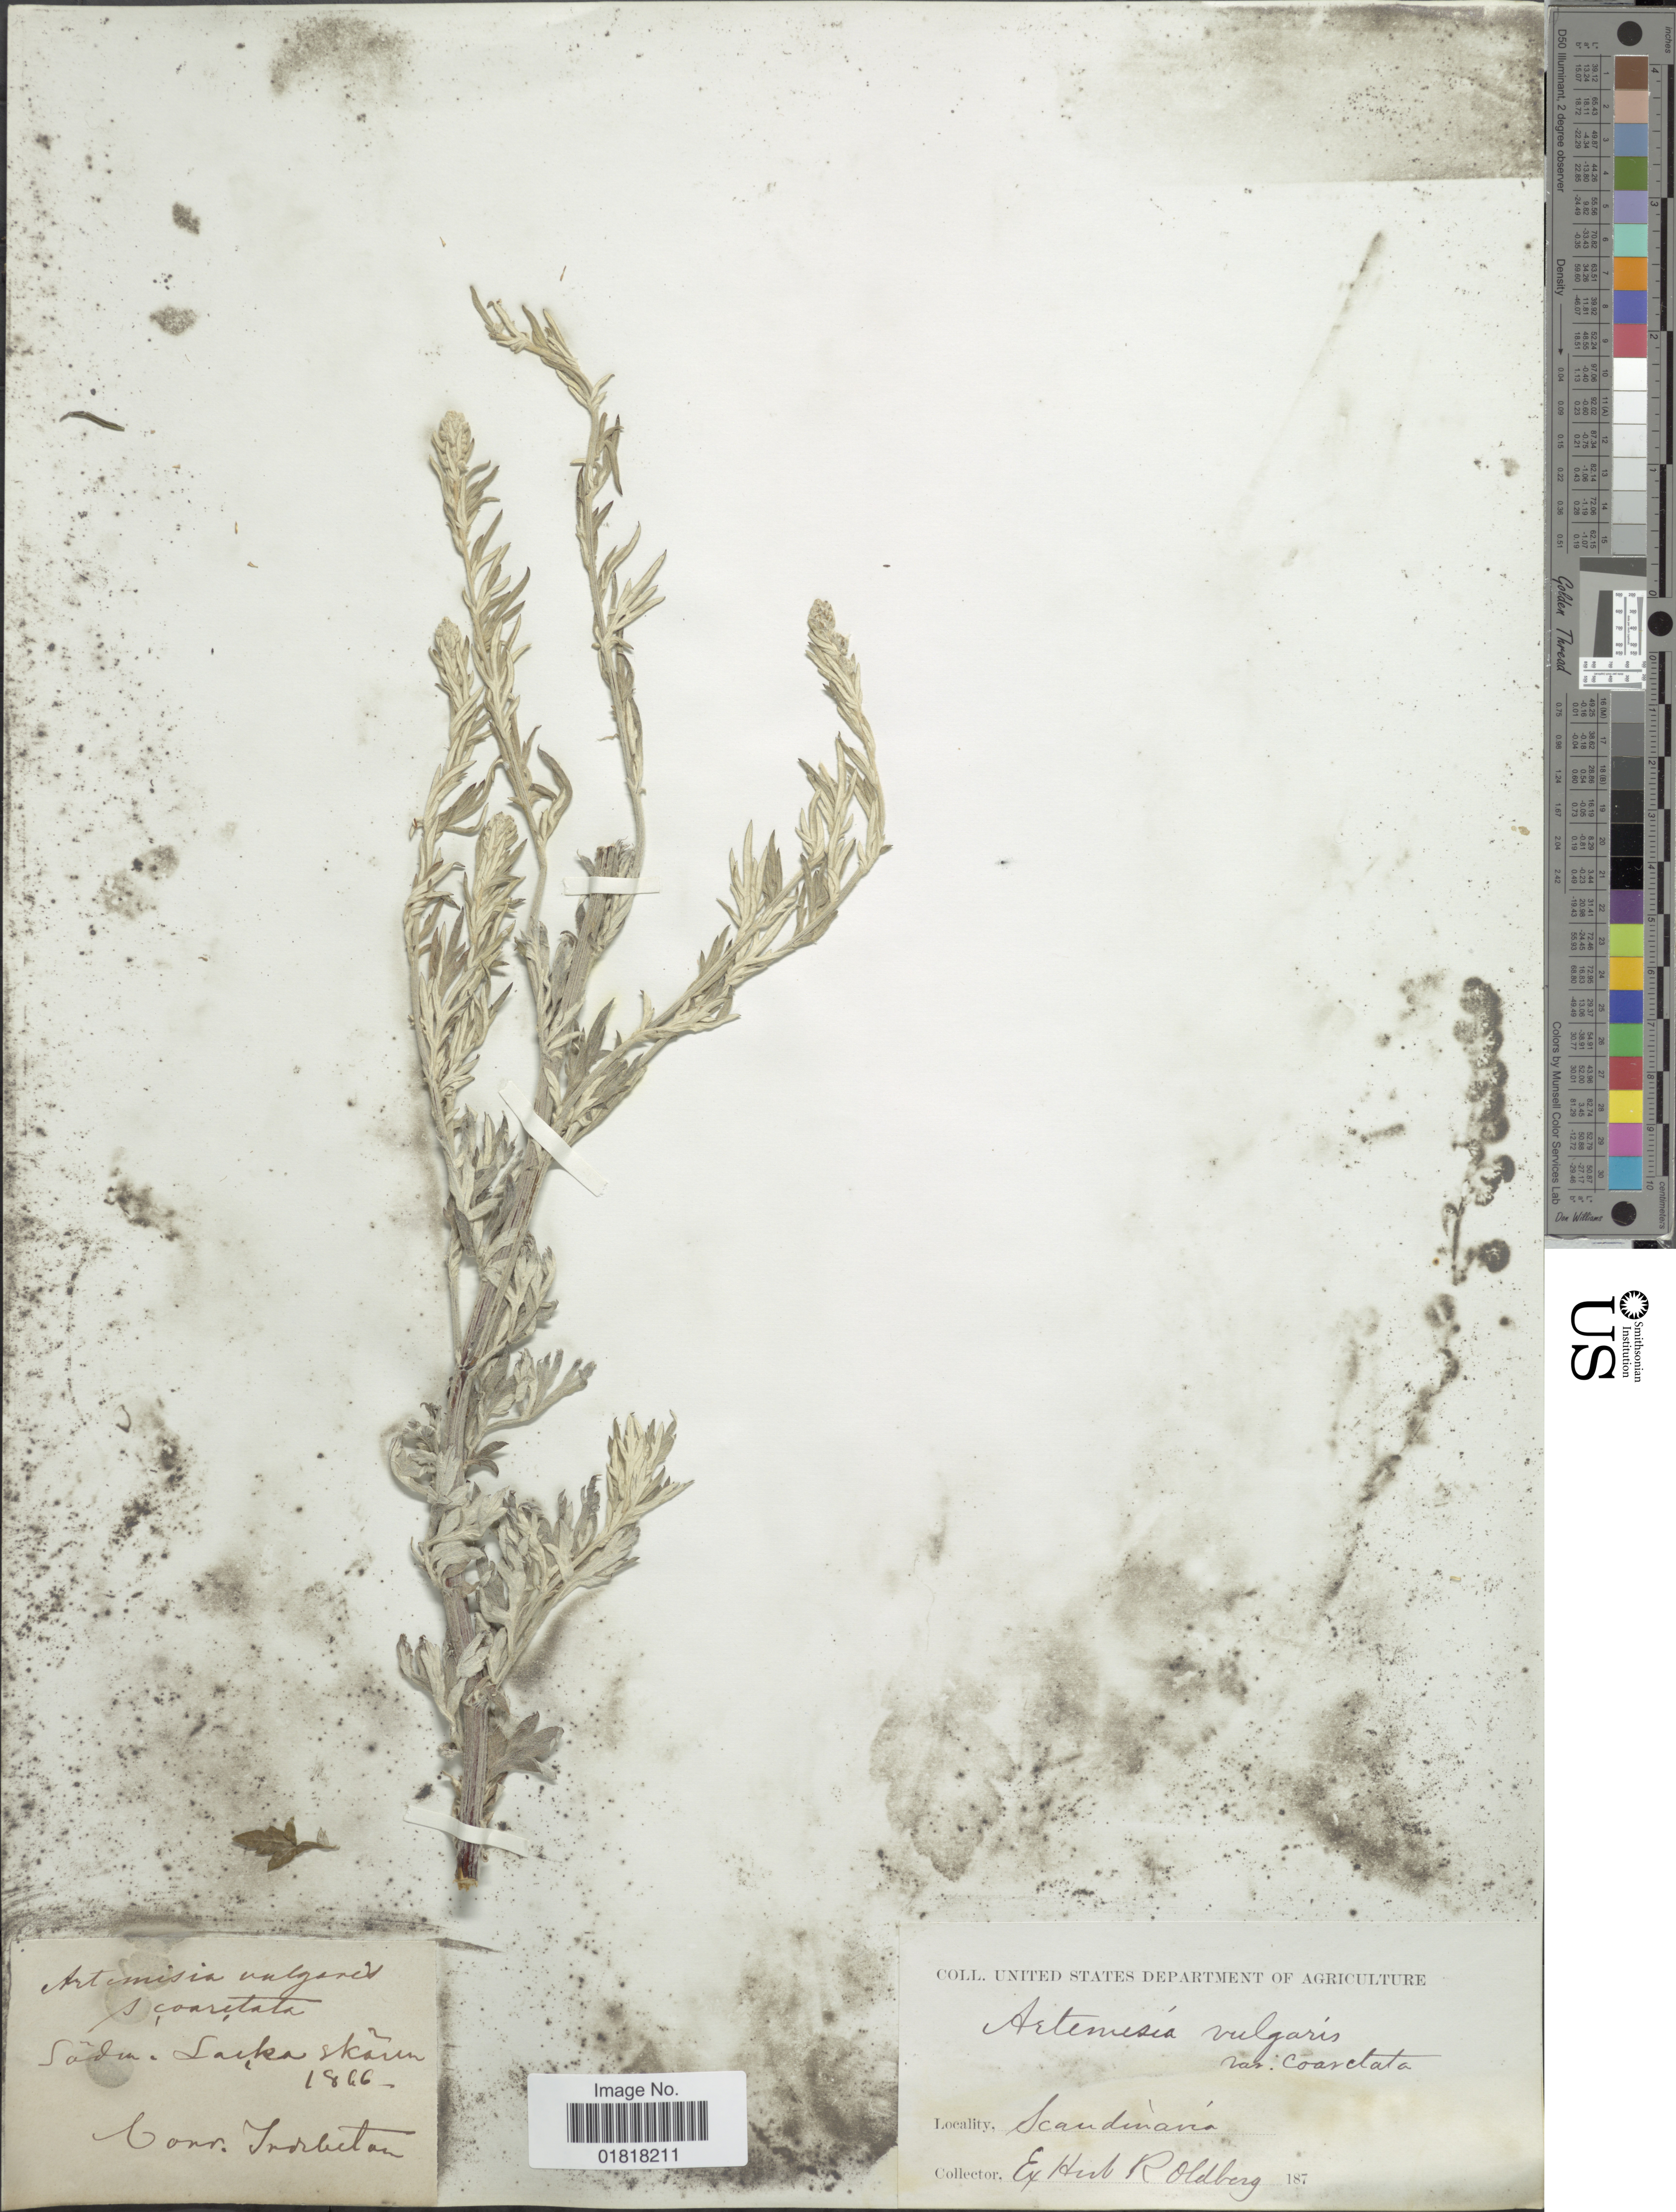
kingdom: Plantae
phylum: Tracheophyta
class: Magnoliopsida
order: Asterales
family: Asteraceae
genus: Artemisia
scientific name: Artemisia vulgaris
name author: L.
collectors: ex herb. R. Oldberg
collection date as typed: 187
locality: Scandinavia, Sädu, Sika Skaren [interpreted]